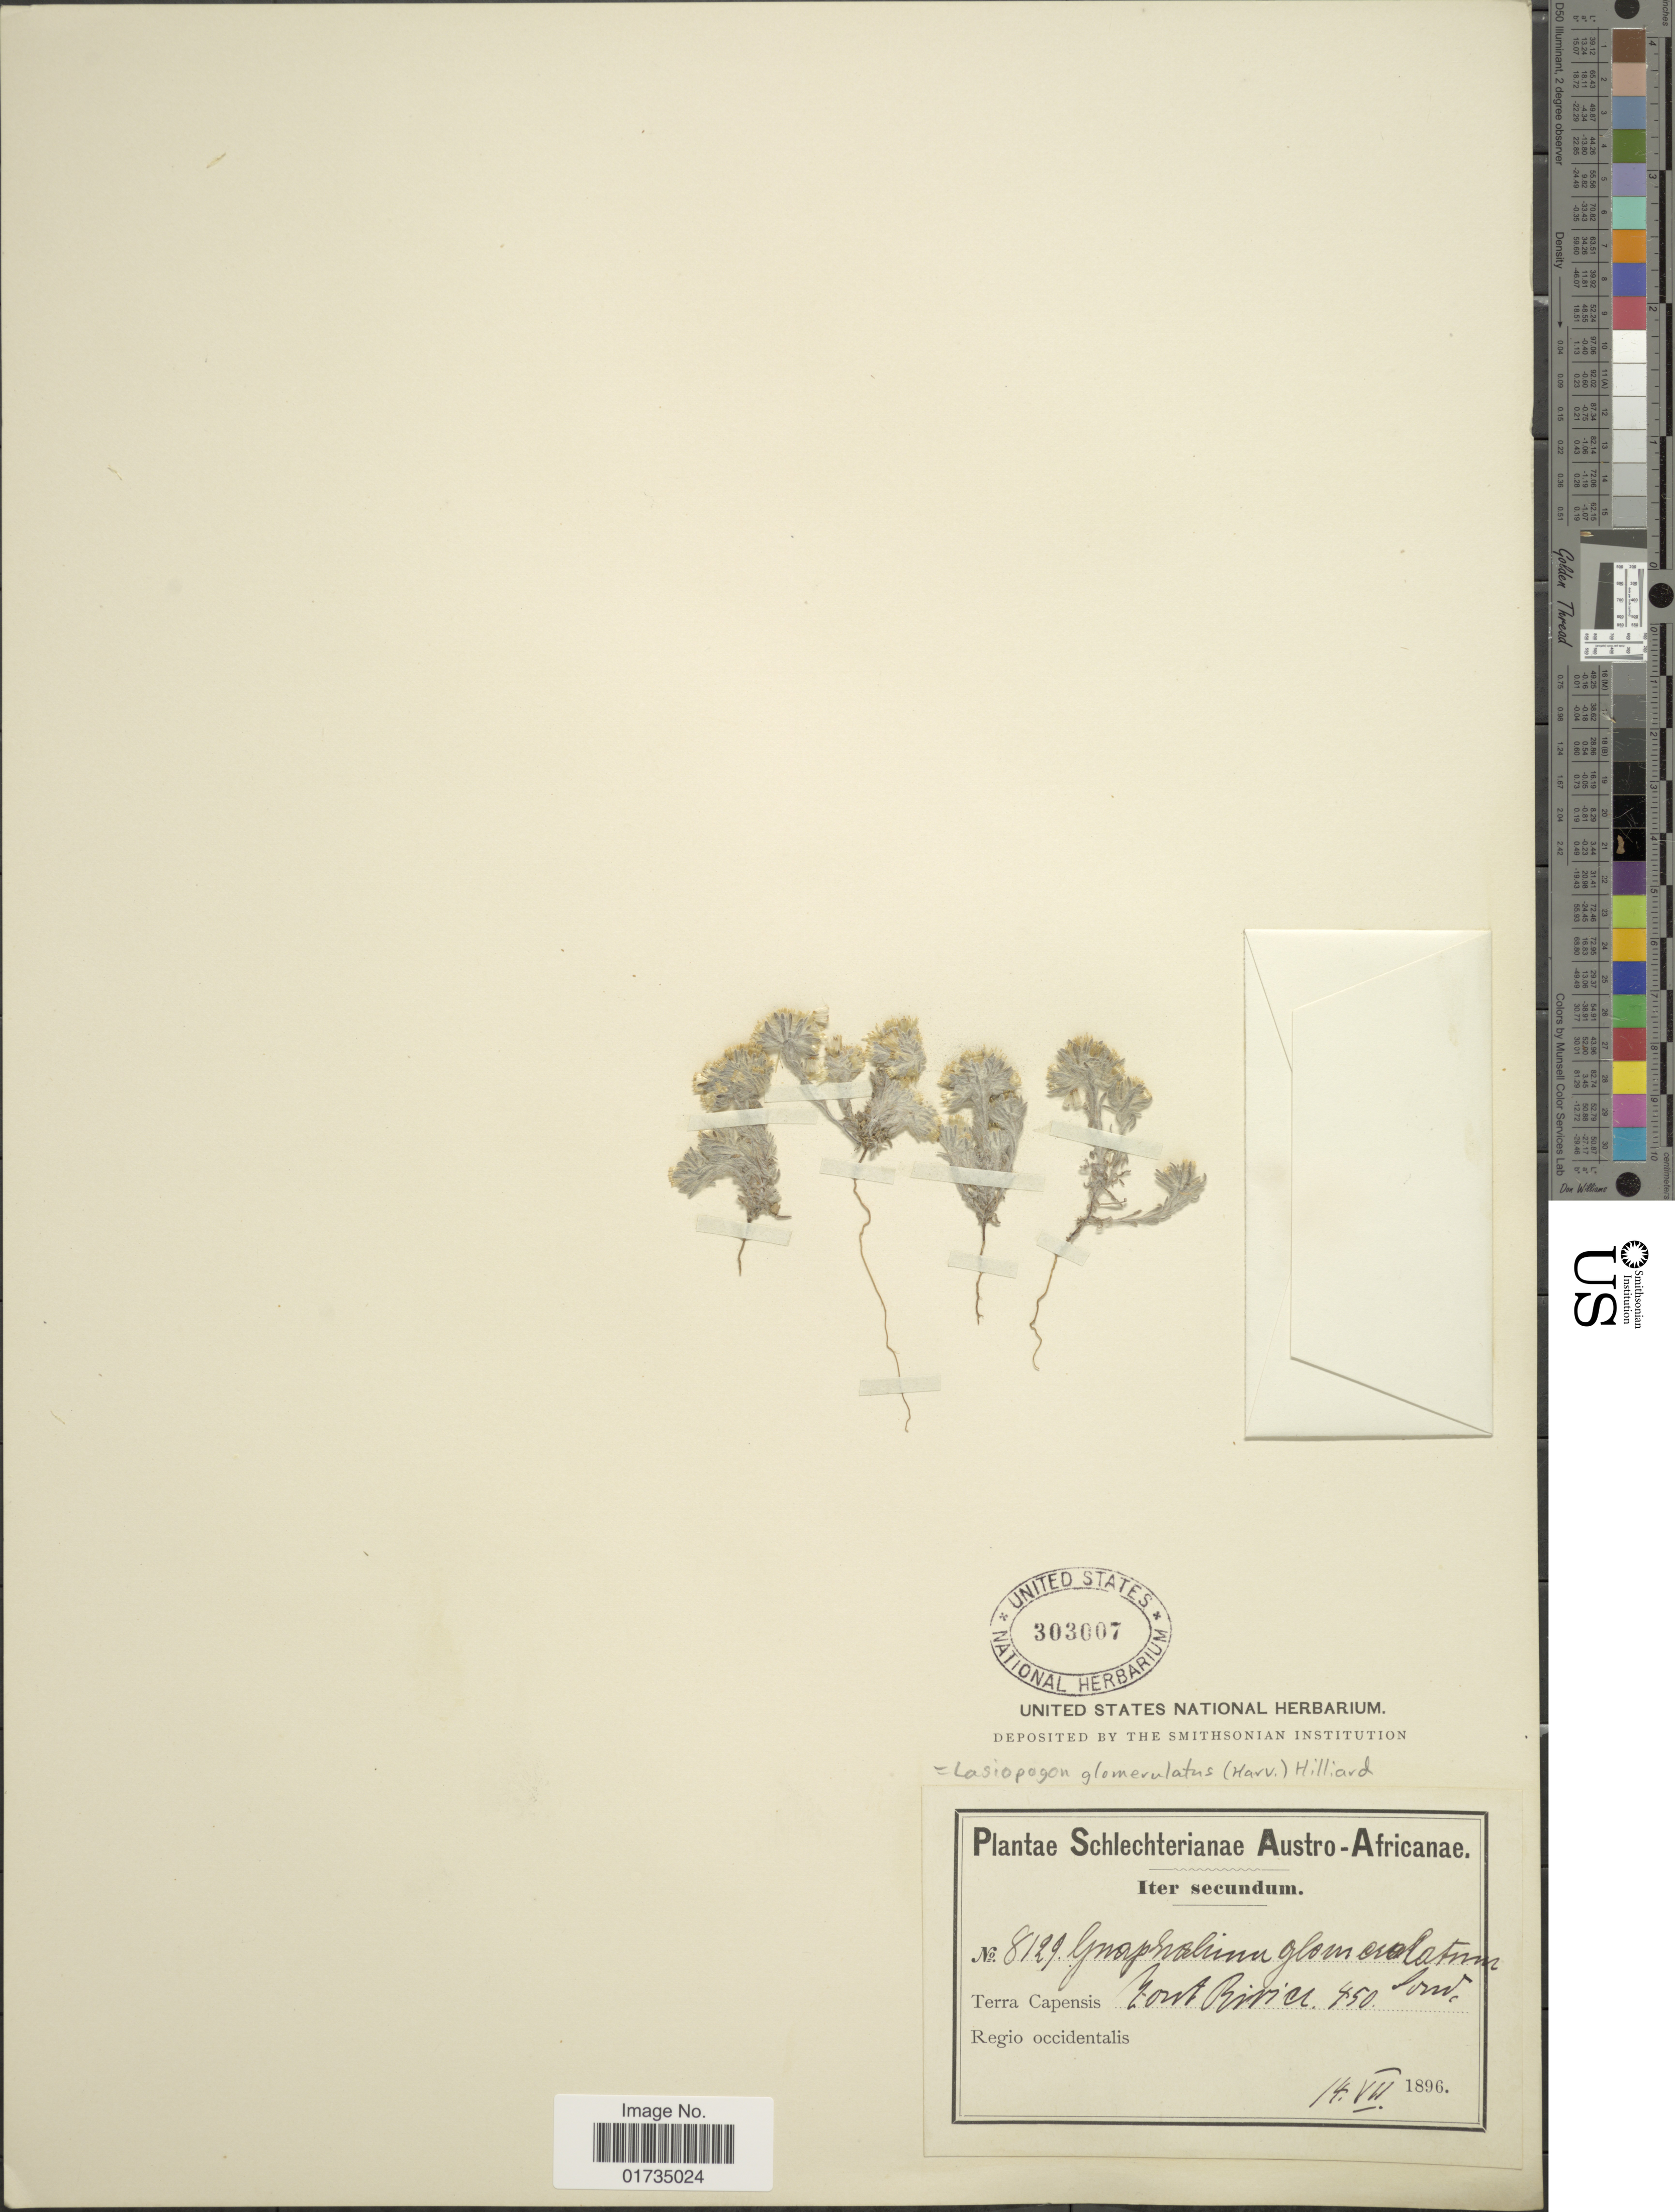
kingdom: Plantae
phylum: Tracheophyta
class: Magnoliopsida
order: Asterales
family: Asteraceae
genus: Lasiopogon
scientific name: Lasiopogon glomerulatus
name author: (Thunb.) Hilliard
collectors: Schlechter, --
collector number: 8129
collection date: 1896-07-14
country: South Africa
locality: Austro-Africanae. Regio occidentalis. Terra Capensis. Mont Birici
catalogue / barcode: US 303007